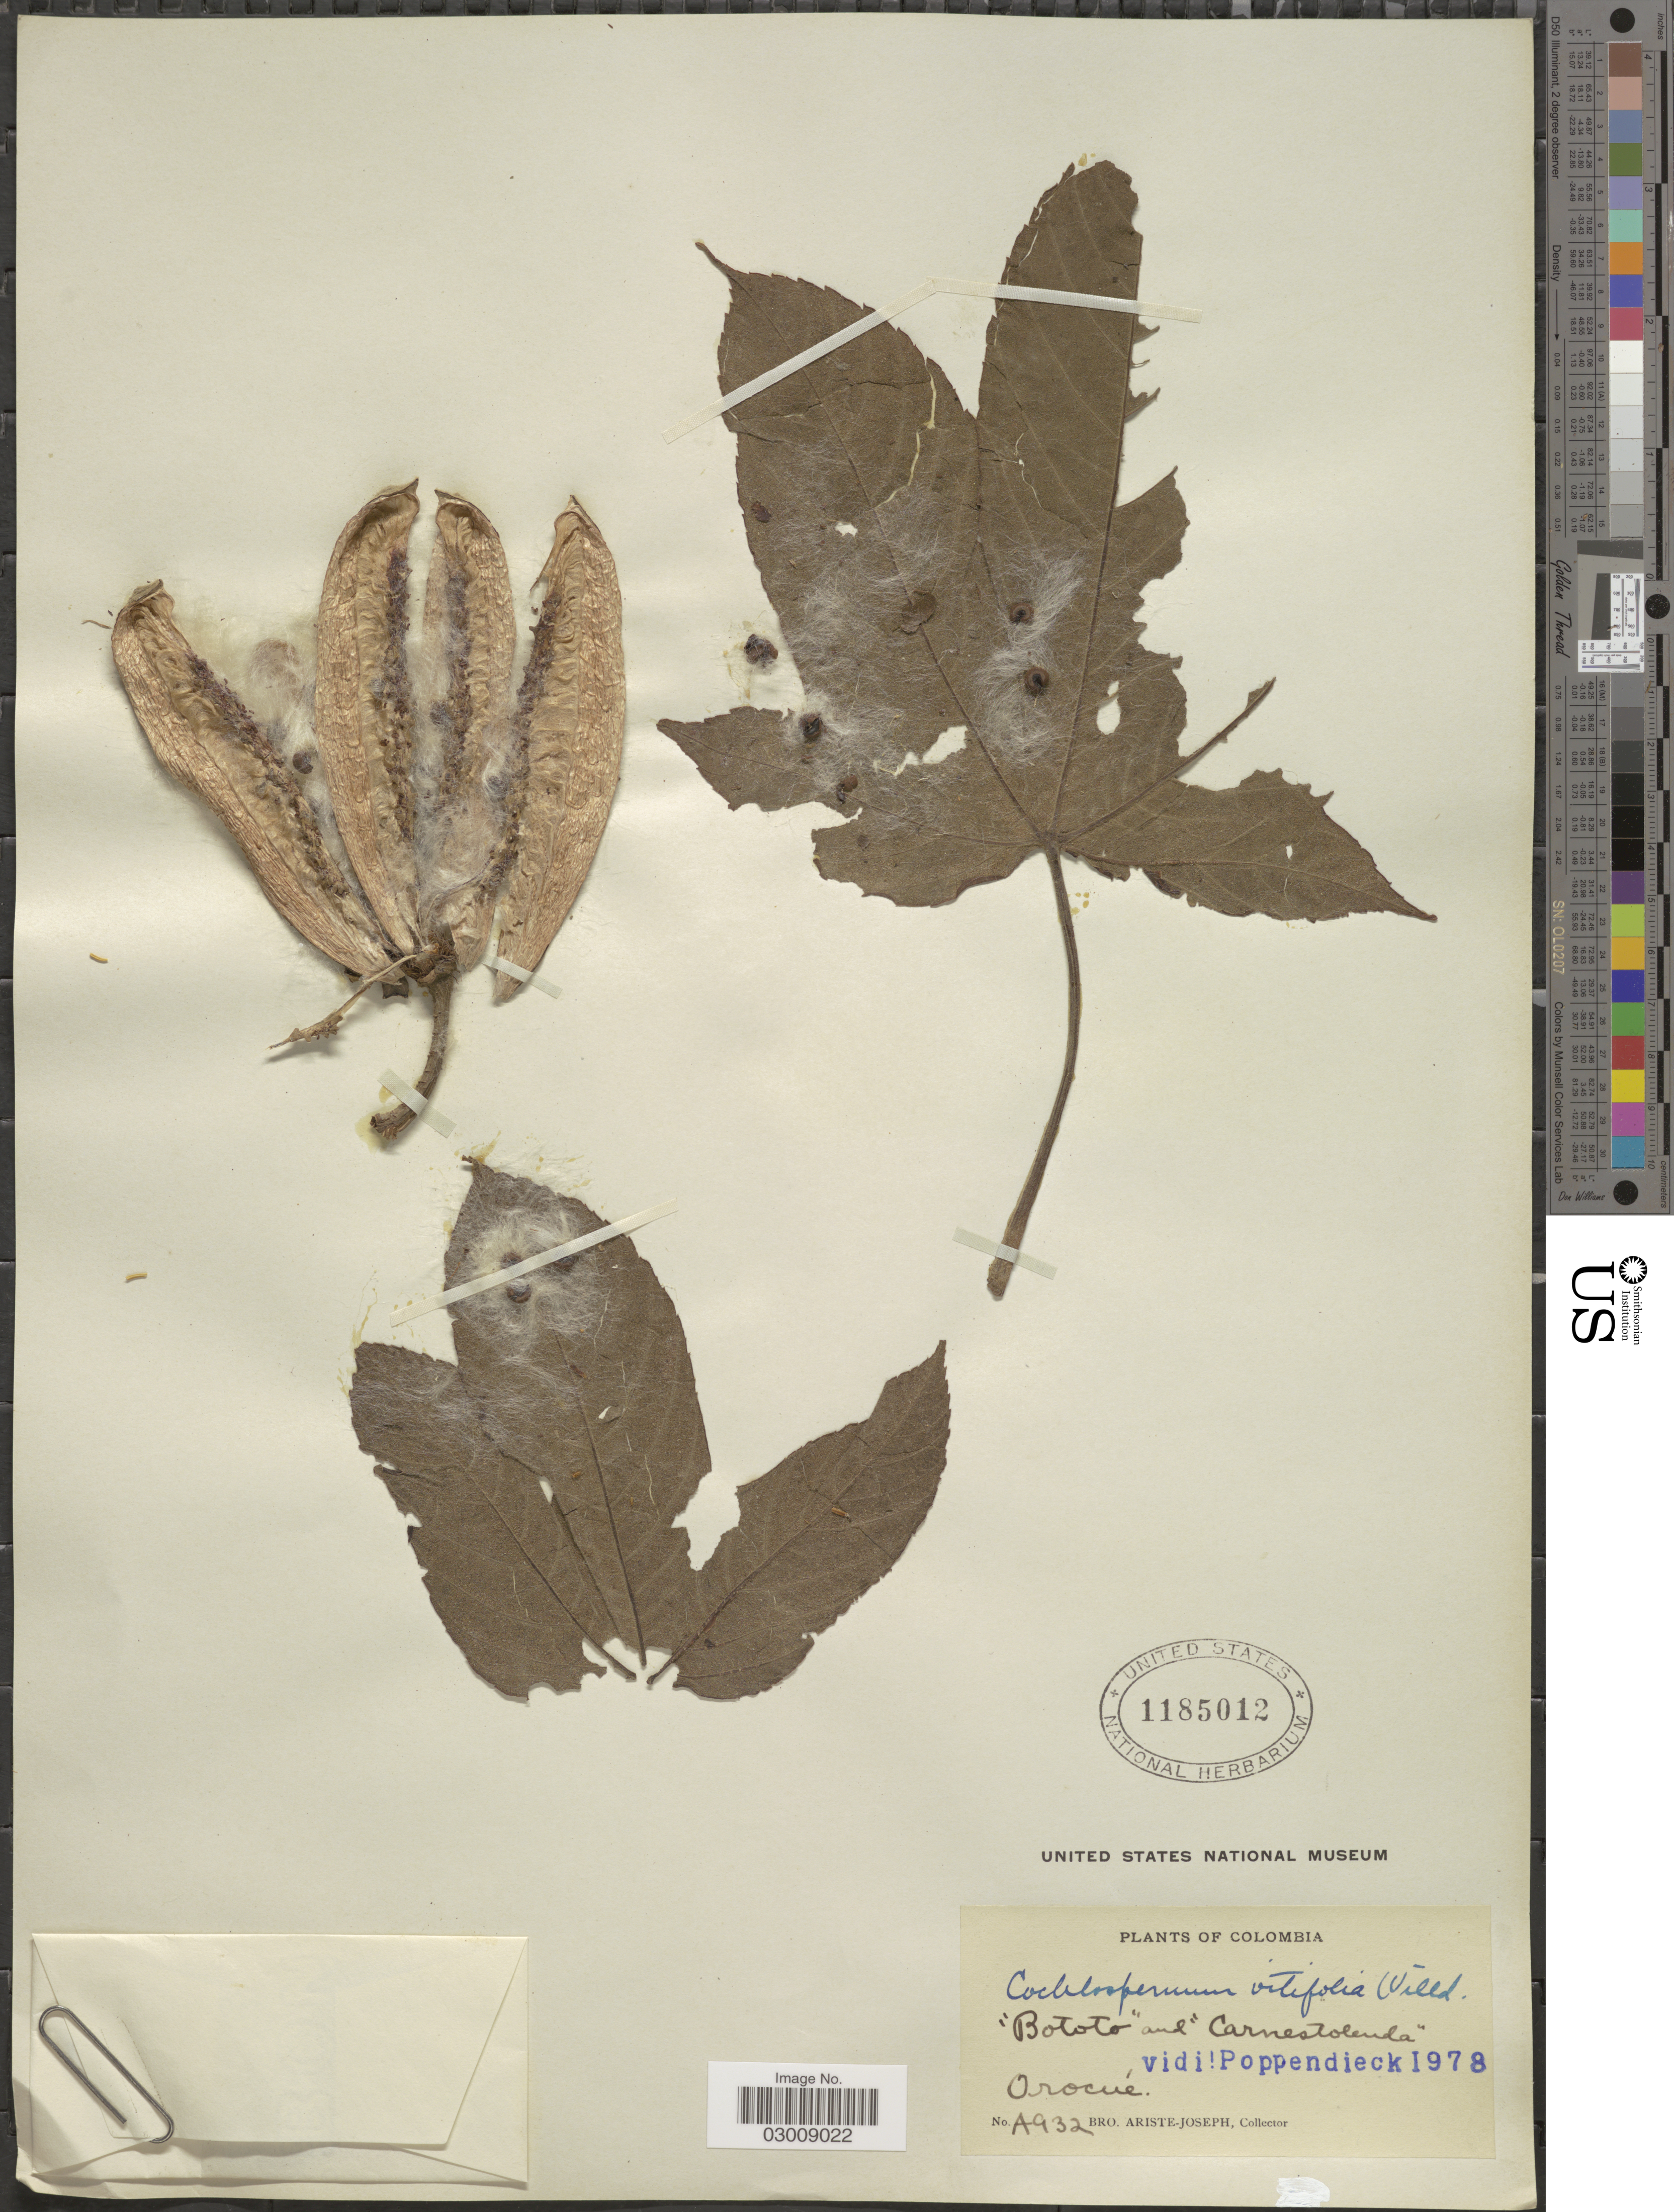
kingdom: Plantae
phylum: Tracheophyta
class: Magnoliopsida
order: Malvales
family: Cochlospermaceae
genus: Cochlospermum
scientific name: Cochlospermum vitifolium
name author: (Willd.) Spreng.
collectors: Bro. Ariste-Joseph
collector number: A932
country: Colombia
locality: Orocué.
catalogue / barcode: US 1185012